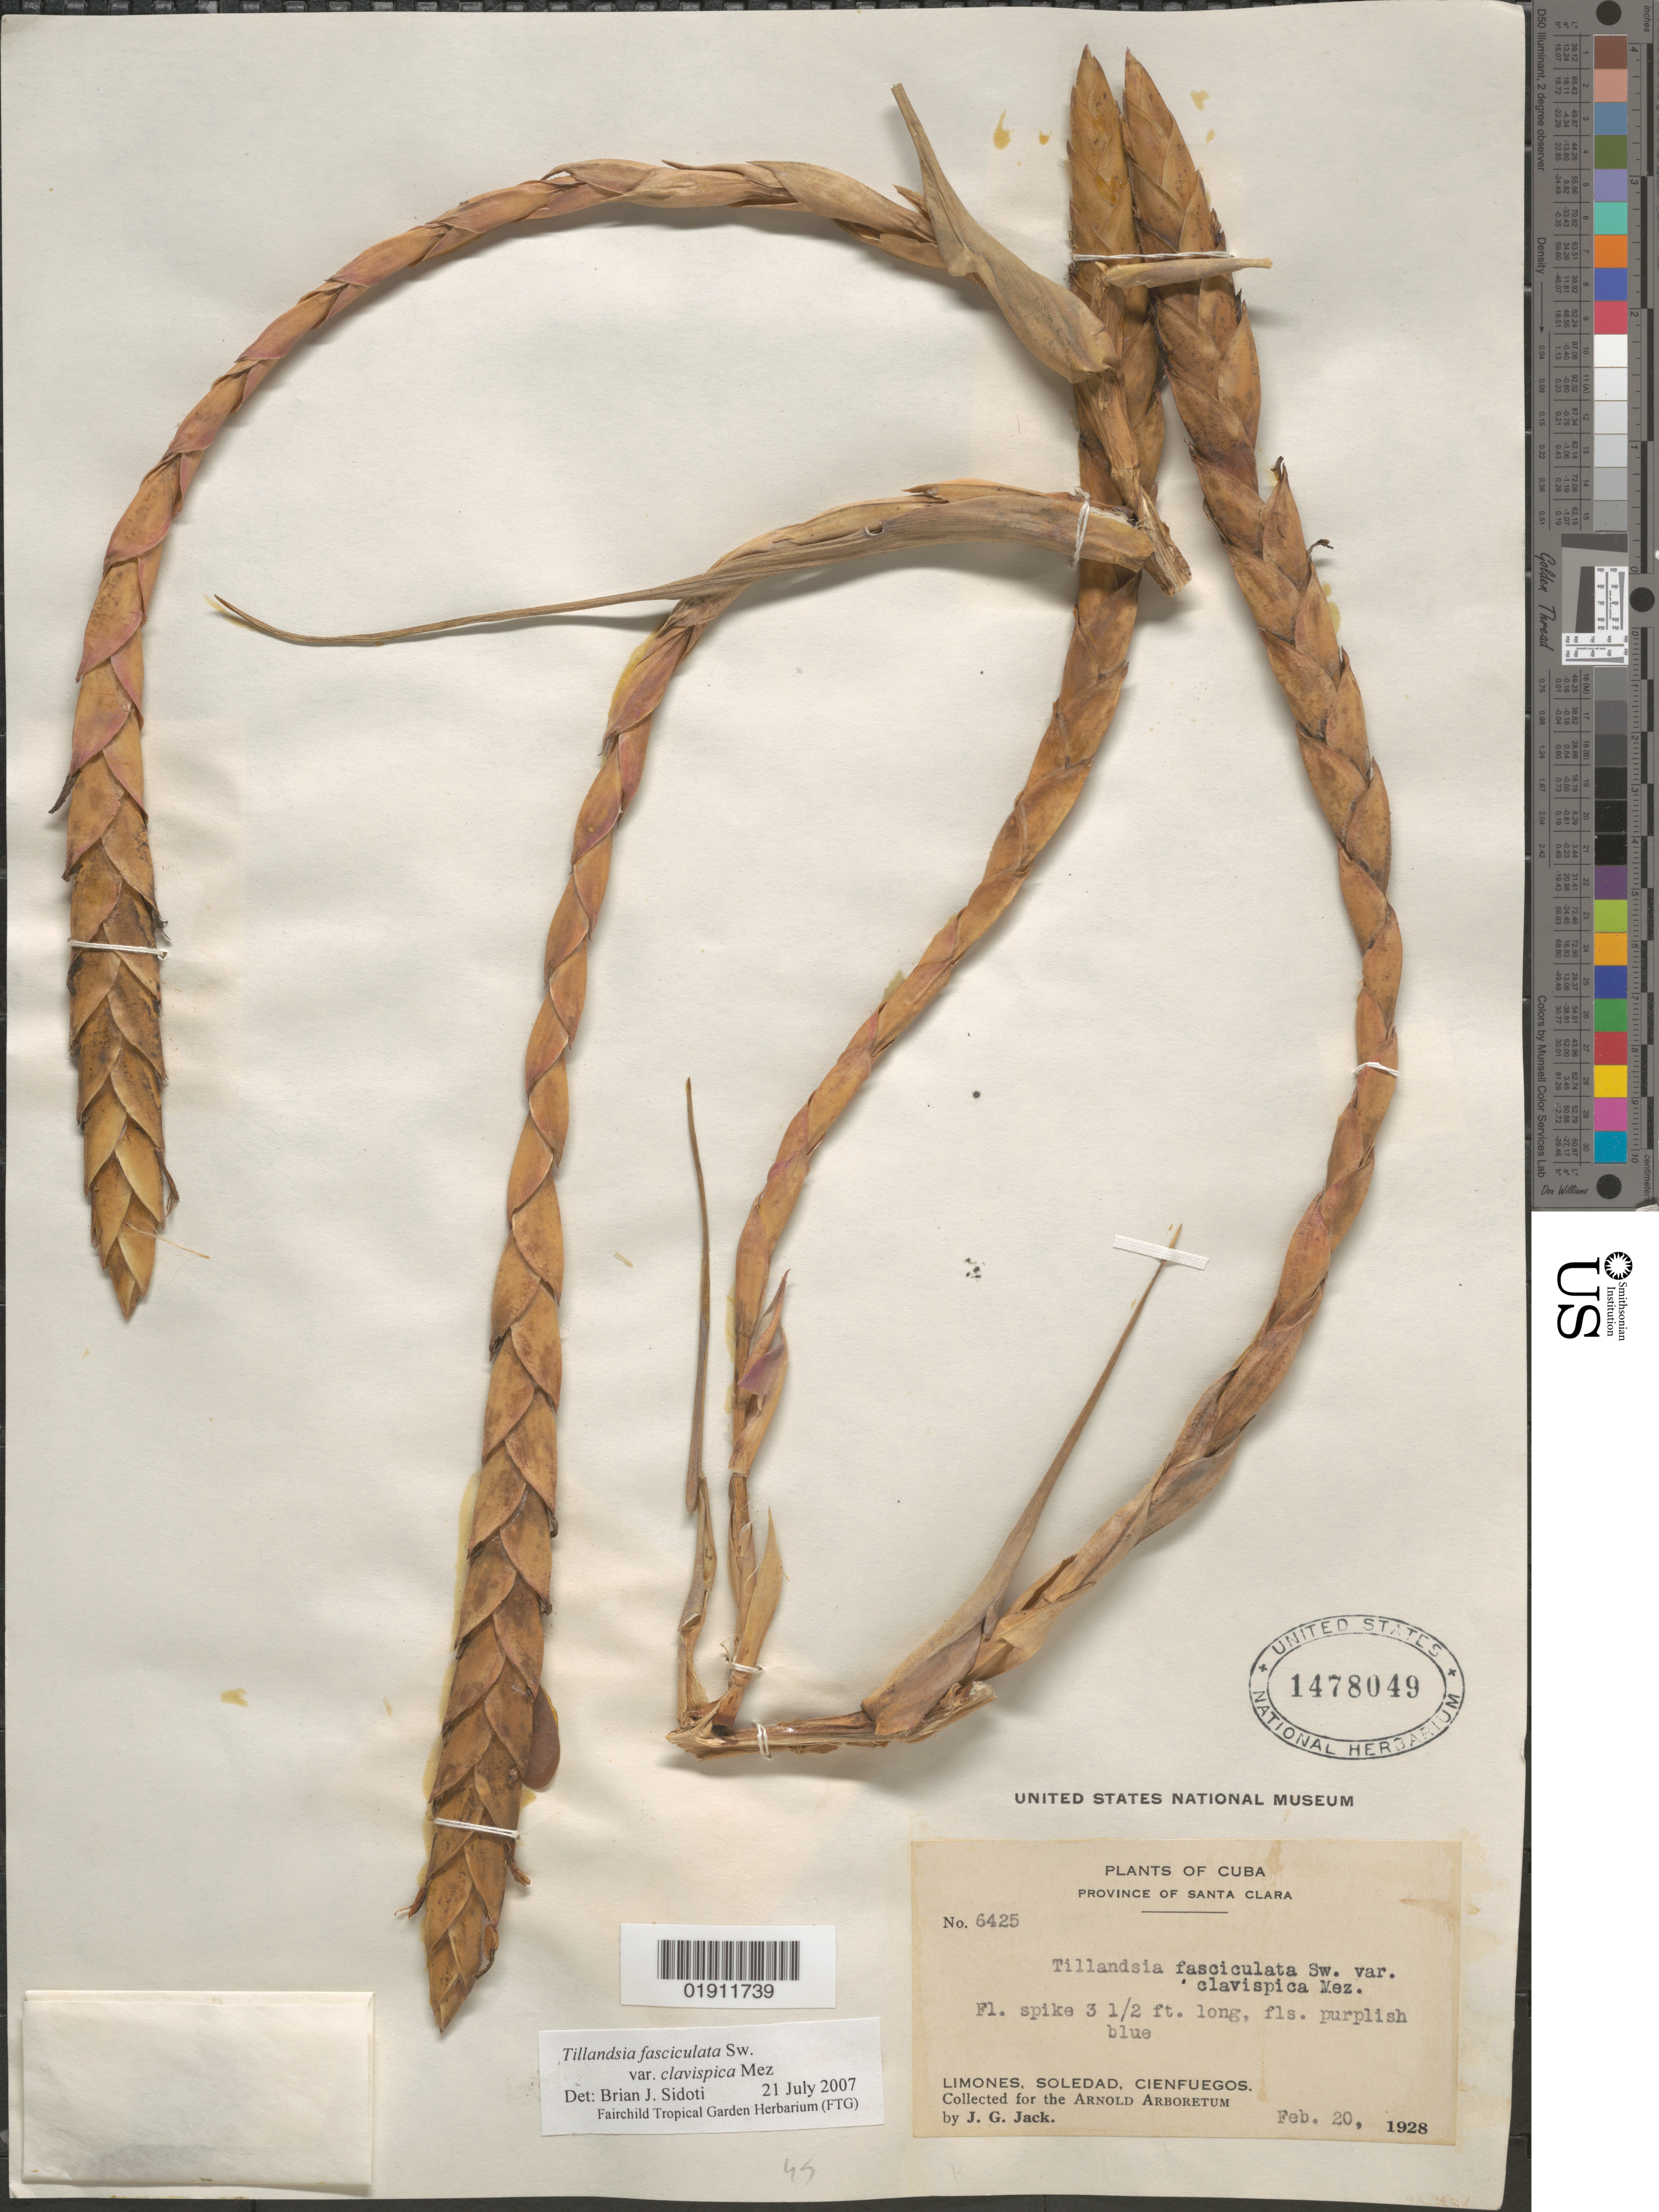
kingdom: Plantae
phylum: Tracheophyta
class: Liliopsida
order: Poales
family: Bromeliaceae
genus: Tillandsia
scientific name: Tillandsia fasciculata var. clavispica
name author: Mez in A. DC.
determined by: Sidoti, B. J.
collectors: J. G. Jack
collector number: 6425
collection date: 1928-02-20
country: Cuba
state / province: Cienfuegos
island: Cuba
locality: Province of Santa Clara [Cienfuegos], Limones, Soledad, Cienfuegos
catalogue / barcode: US 1478049